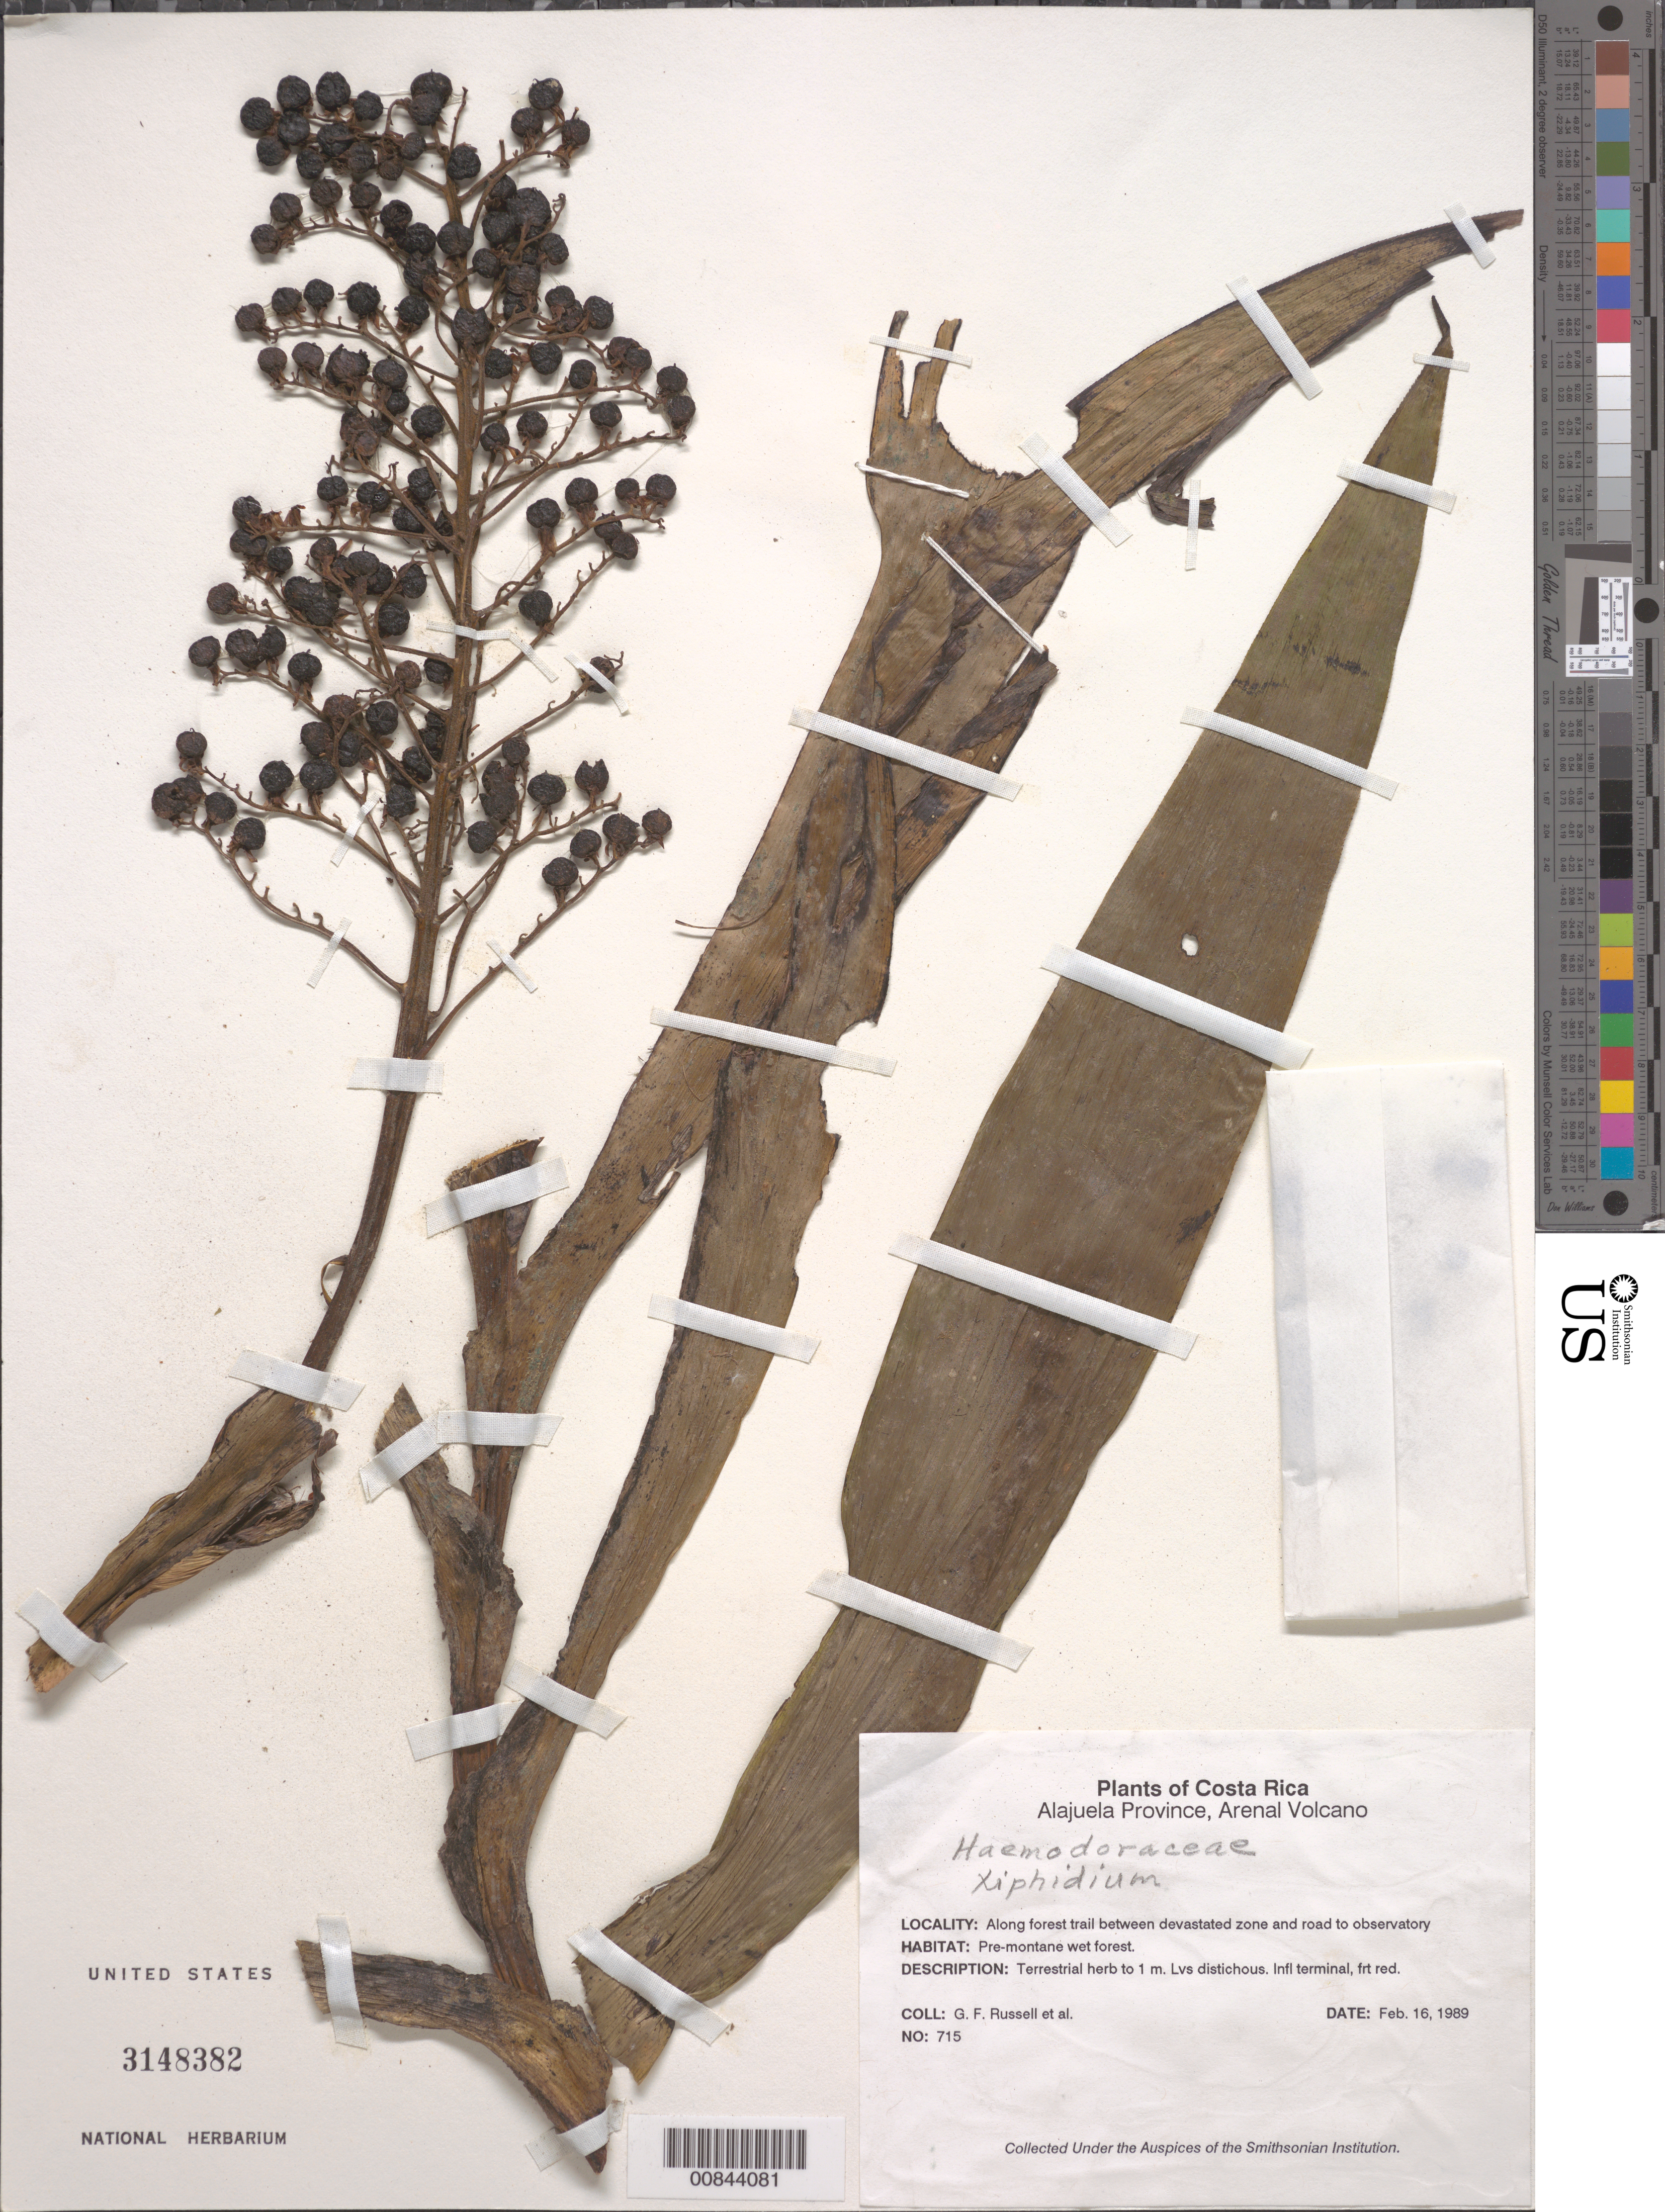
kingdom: Plantae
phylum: Tracheophyta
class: Liliopsida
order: Commelinales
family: Haemodoraceae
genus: Xiphidium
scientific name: Xiphidium sp.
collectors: G. Russell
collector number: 715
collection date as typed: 16 Feb 1989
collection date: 1989-02-16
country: Costa Rica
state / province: Alajuela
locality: Arenal Volcano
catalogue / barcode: US 3148382